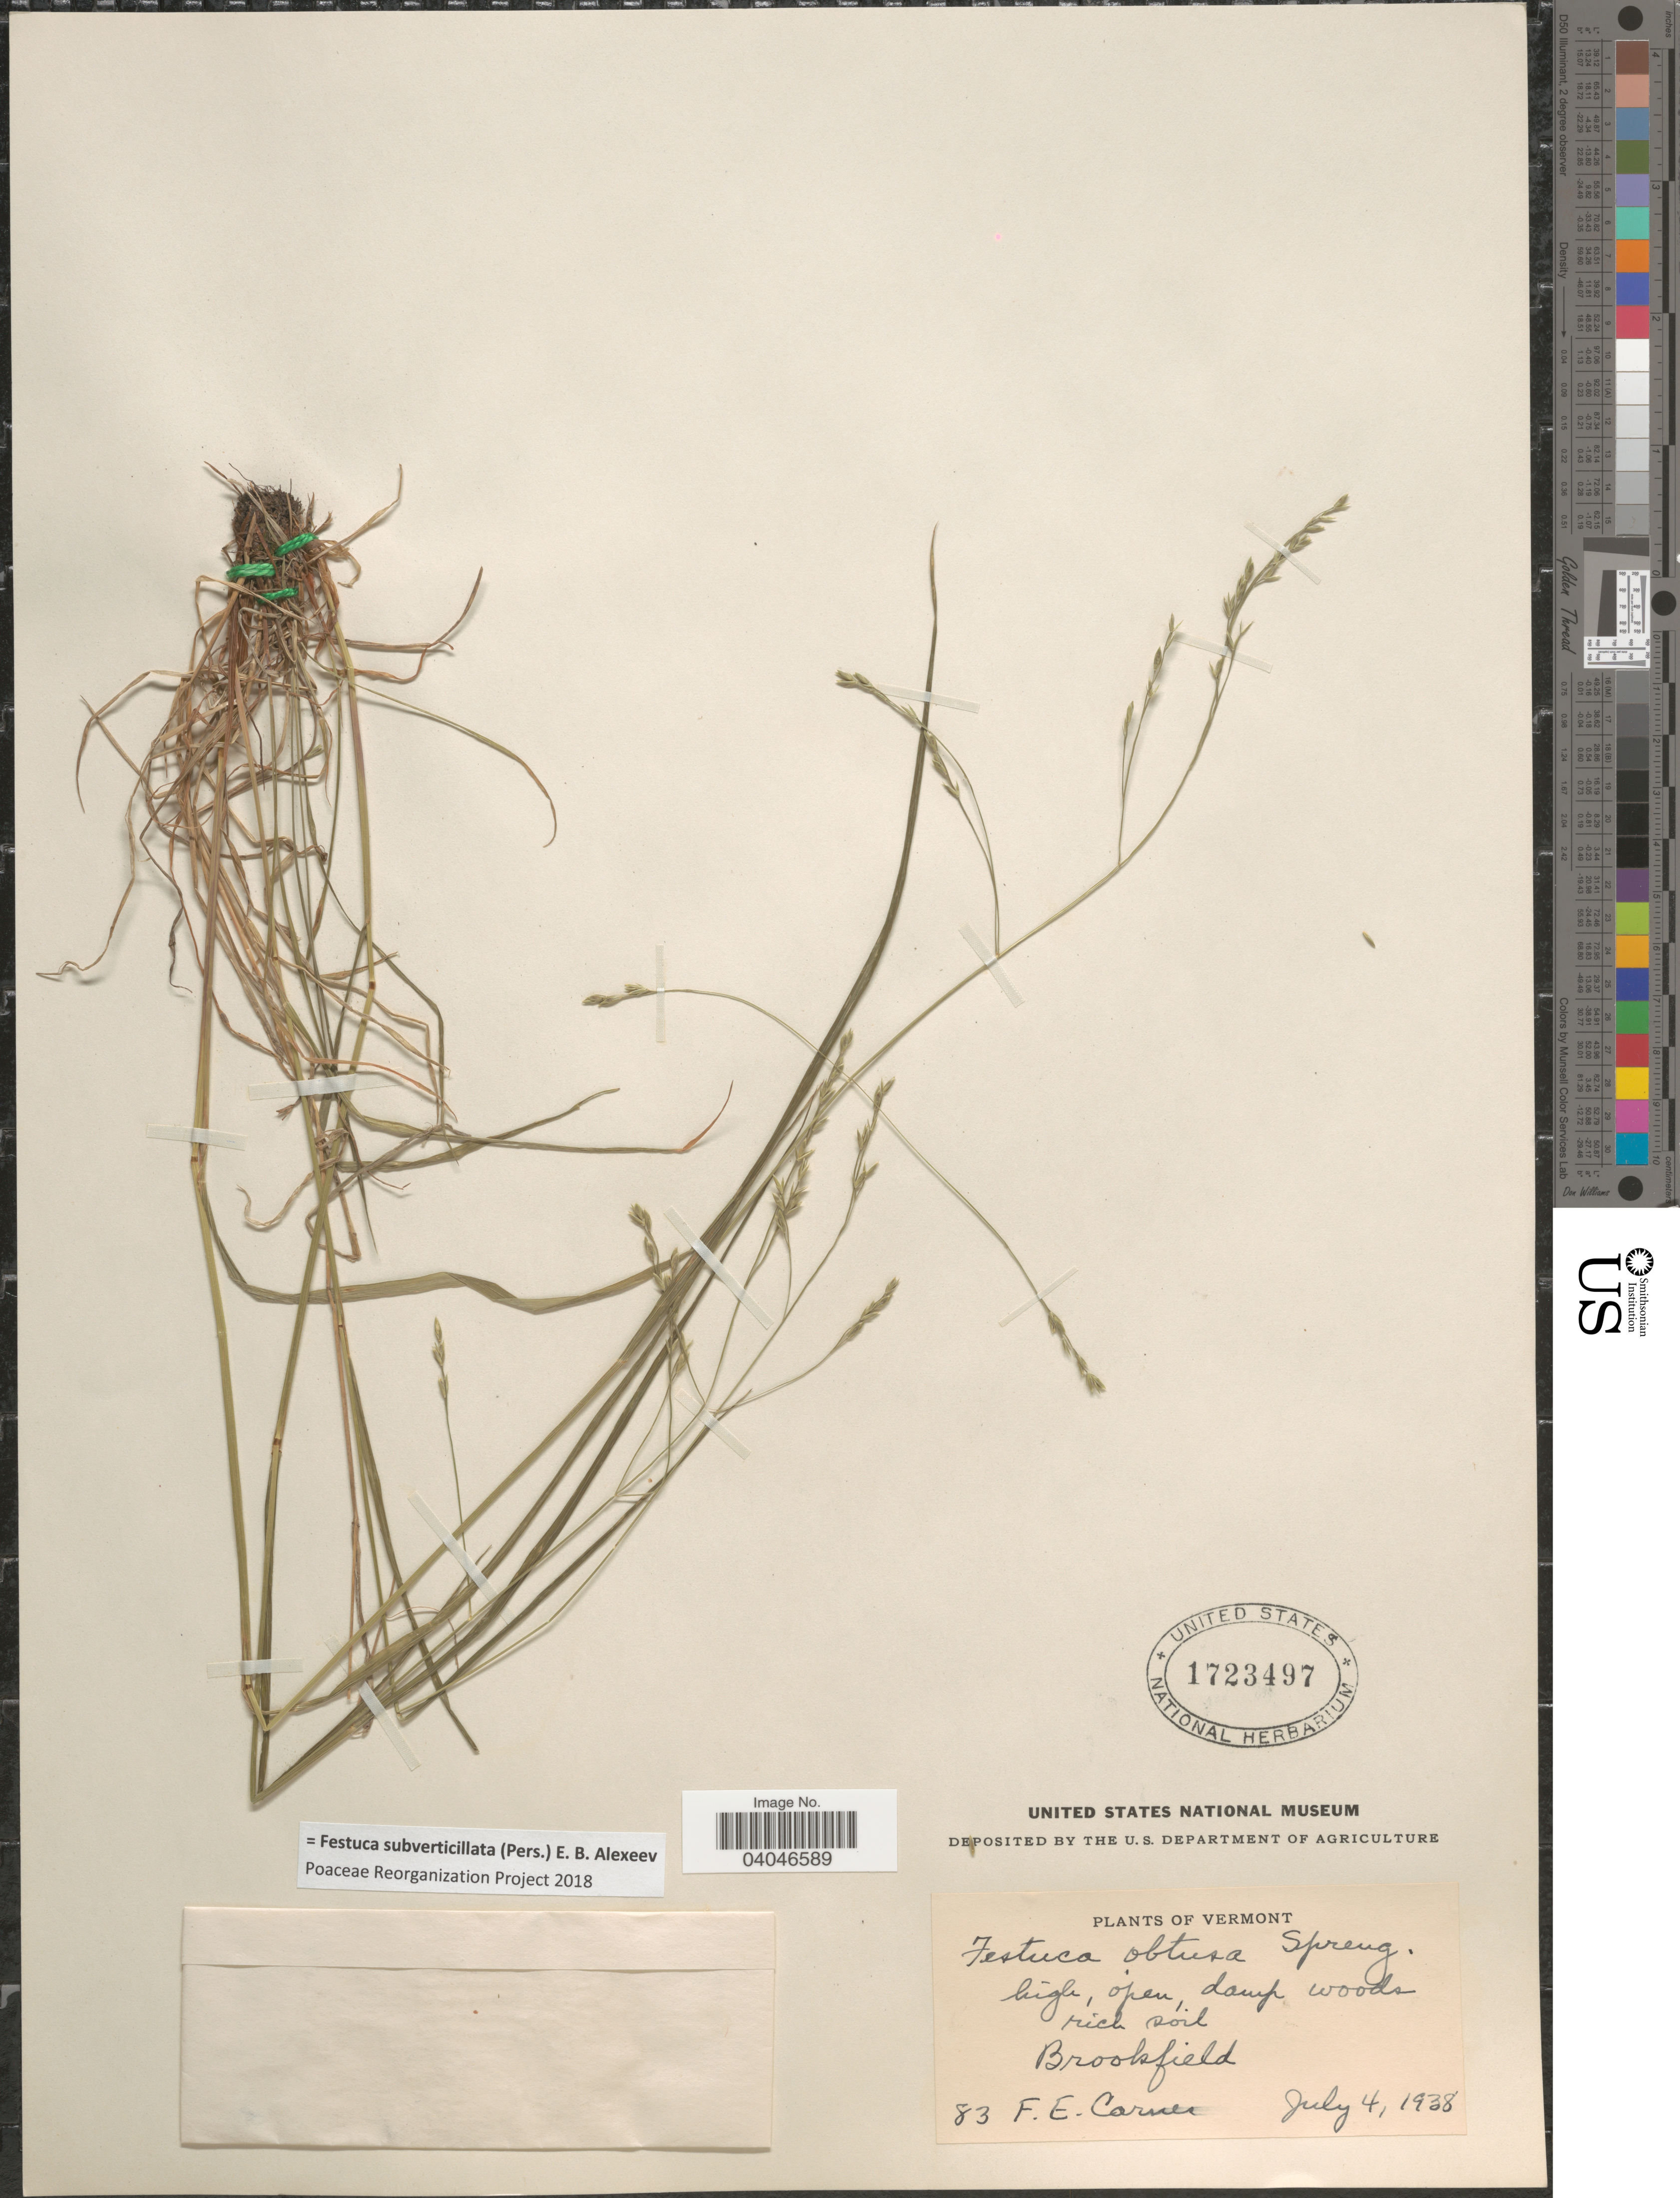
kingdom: Plantae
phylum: Tracheophyta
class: Liliopsida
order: Poales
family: Poaceae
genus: Festuca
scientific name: Festuca subverticillata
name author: (Pers.) E.B. Alexeev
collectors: F. Carnes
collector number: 83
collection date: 1938-07-04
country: United States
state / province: Vermont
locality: Brookfield.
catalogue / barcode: US 1723497